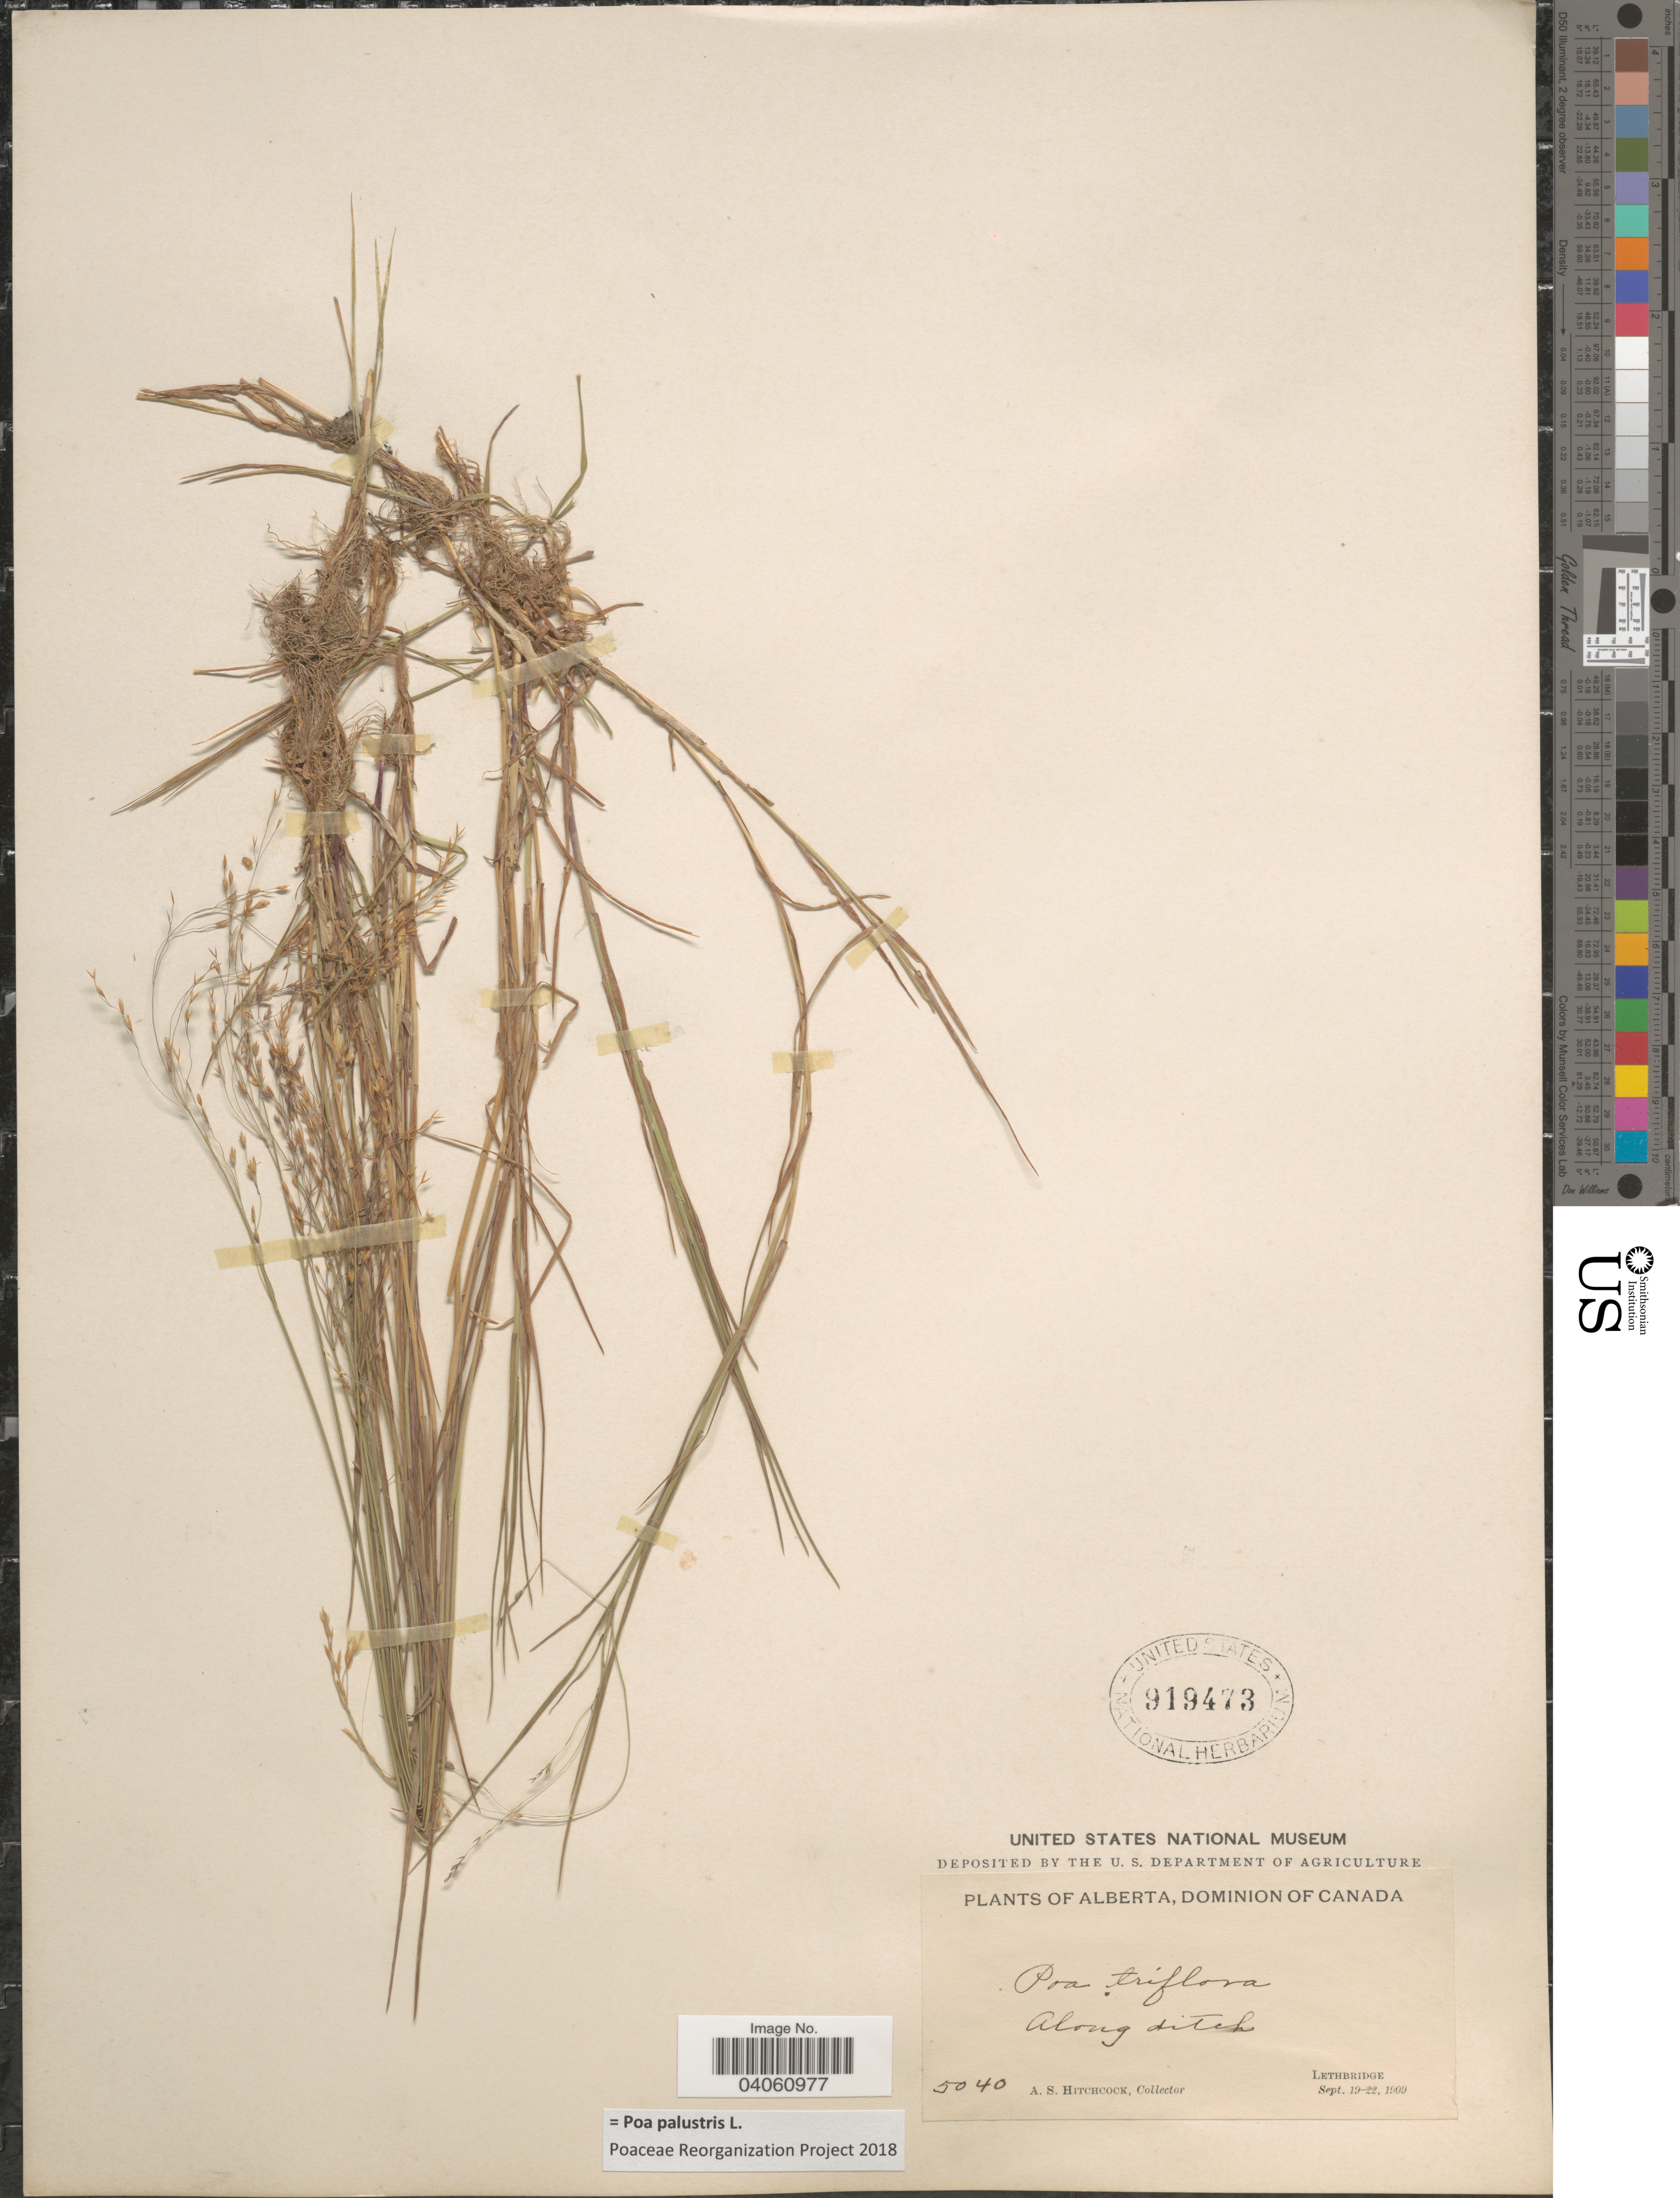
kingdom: Plantae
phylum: Tracheophyta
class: Liliopsida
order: Poales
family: Poaceae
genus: Poa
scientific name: Poa palustris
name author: L.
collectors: A. S. Hitchcock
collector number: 5040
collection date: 1909-09-19/1909-09-22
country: Canada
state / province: Alberta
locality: Dominion of Canada. Along ditch. Lethbridge.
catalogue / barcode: US 919473